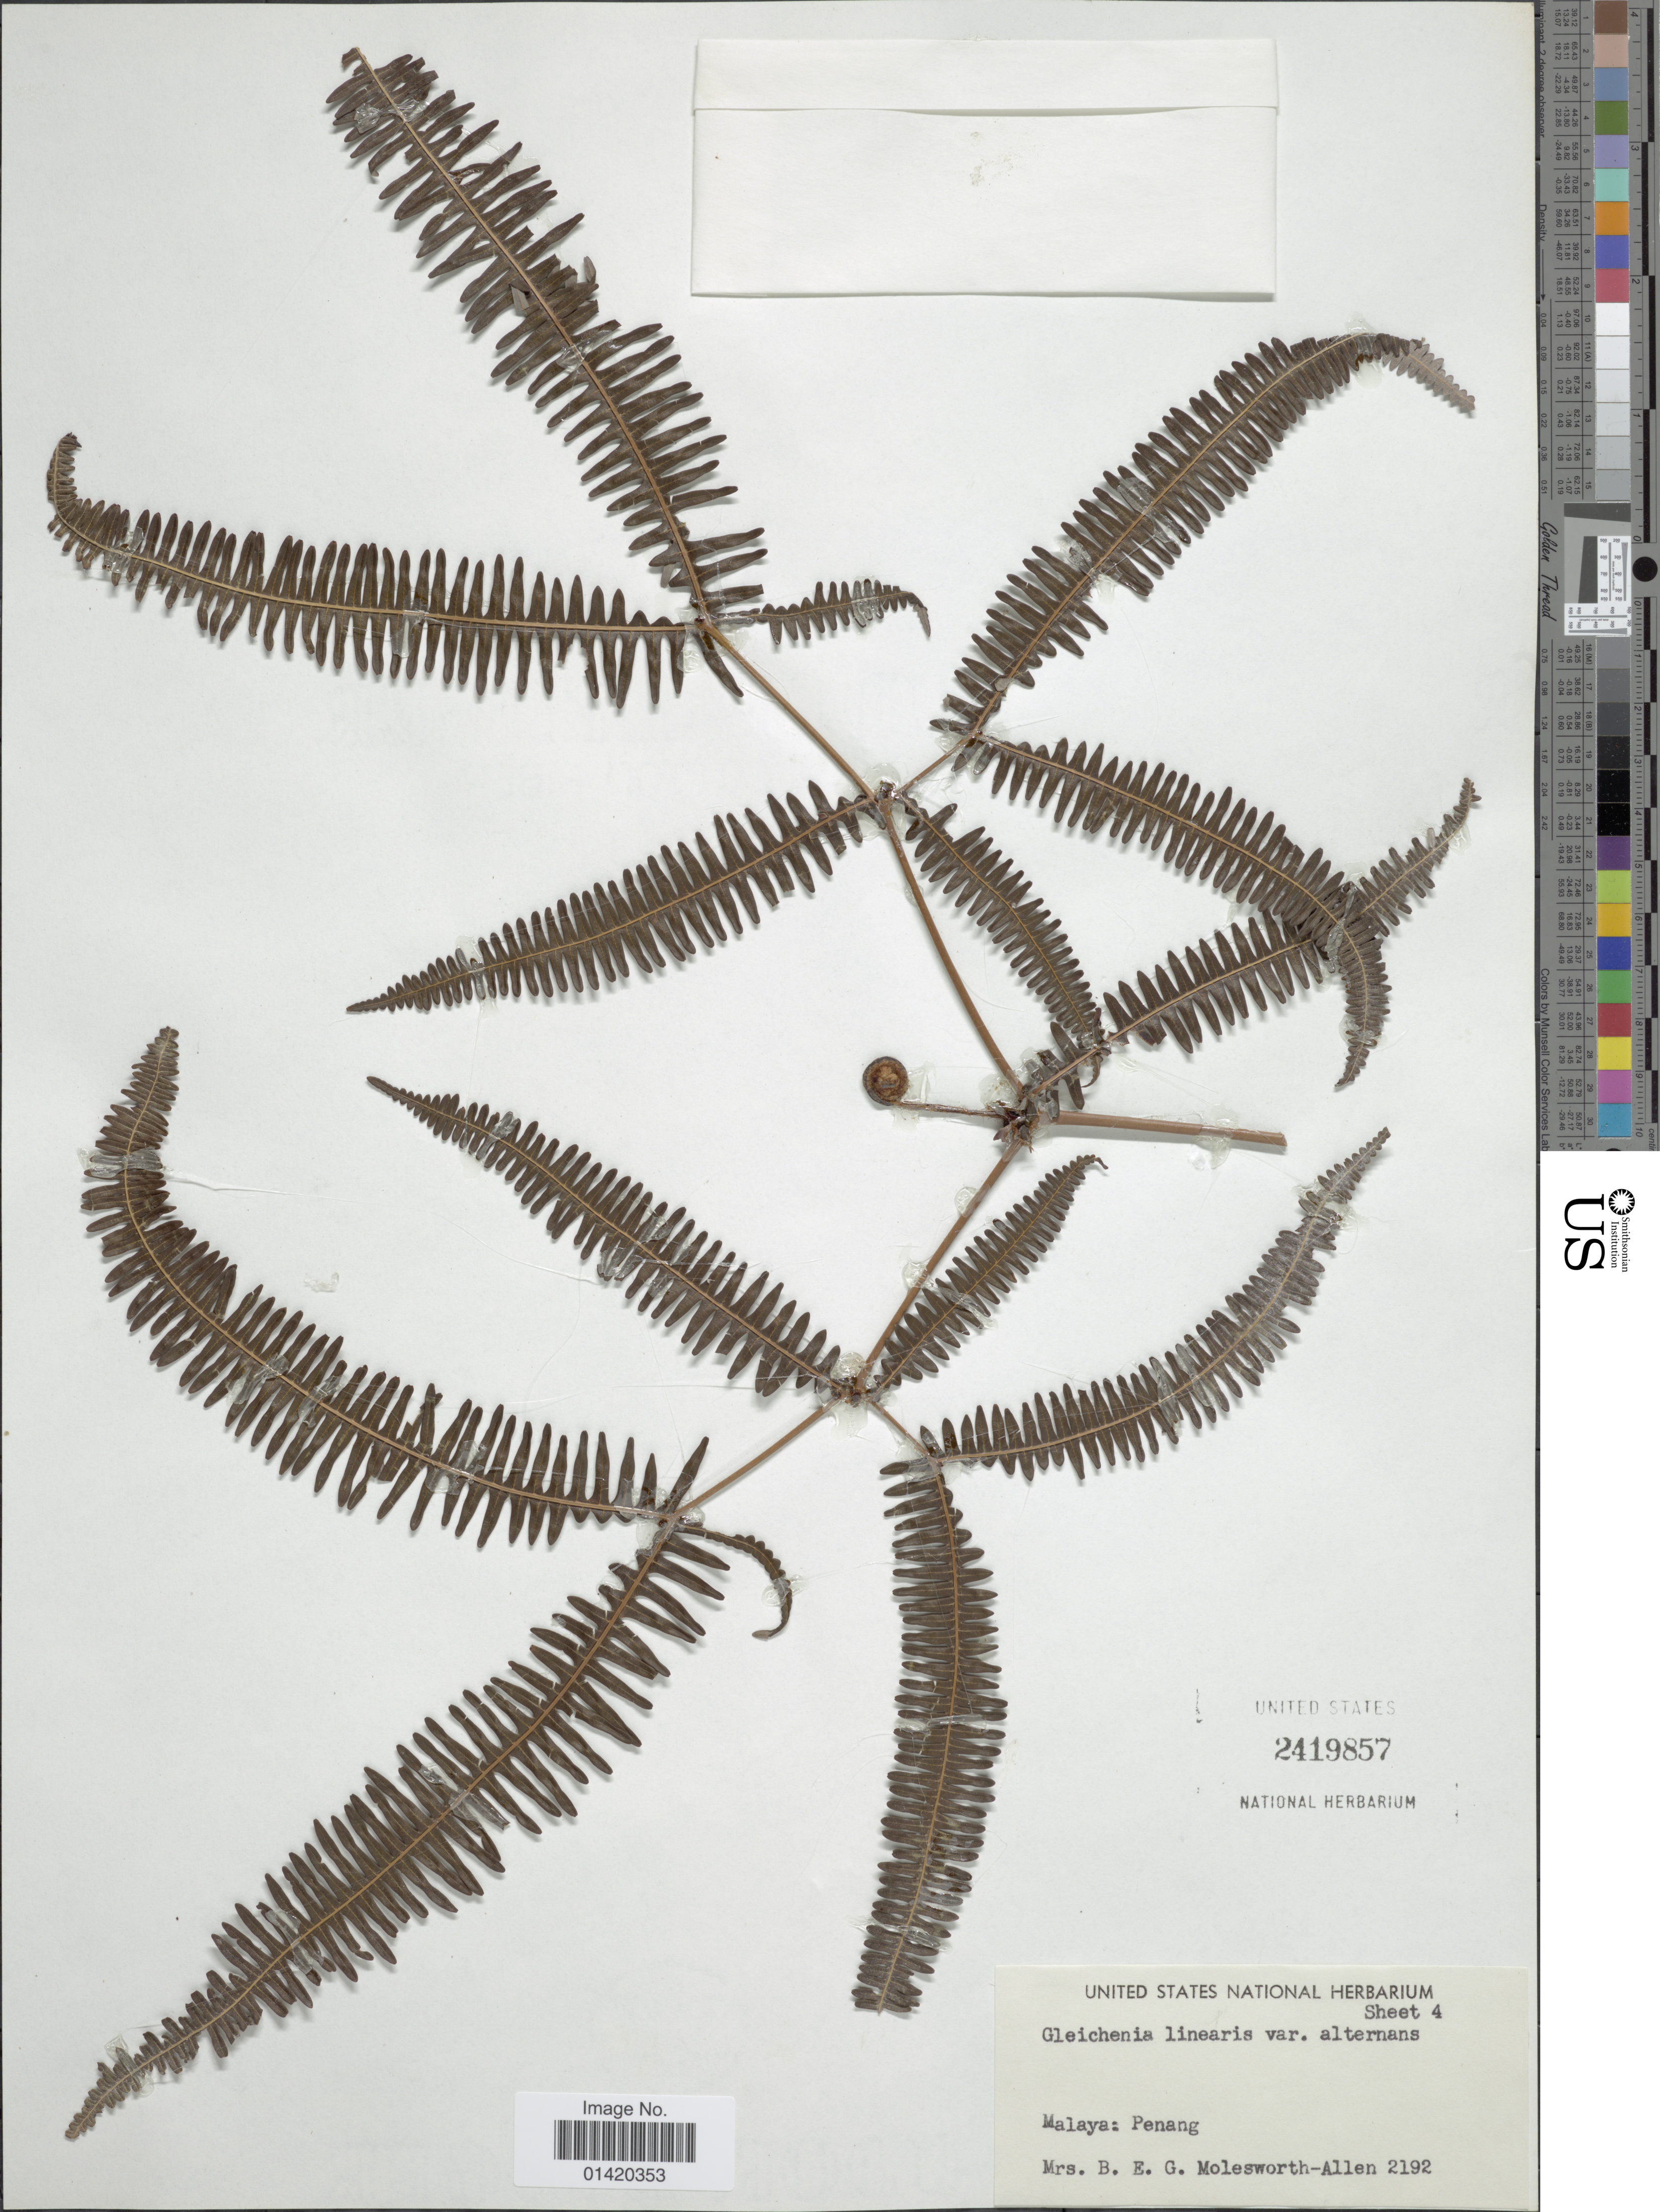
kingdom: Plantae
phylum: Tracheophyta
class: Polypodiopsida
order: Gleicheniales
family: Gleicheniaceae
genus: Dicranopteris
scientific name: Dicranopteris linearis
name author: (Burm. f.) Underw.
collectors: Mrs. B. E. G. Molesworth-Allen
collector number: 2192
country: Malaysia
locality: Malaya: Penang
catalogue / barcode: US 2419857